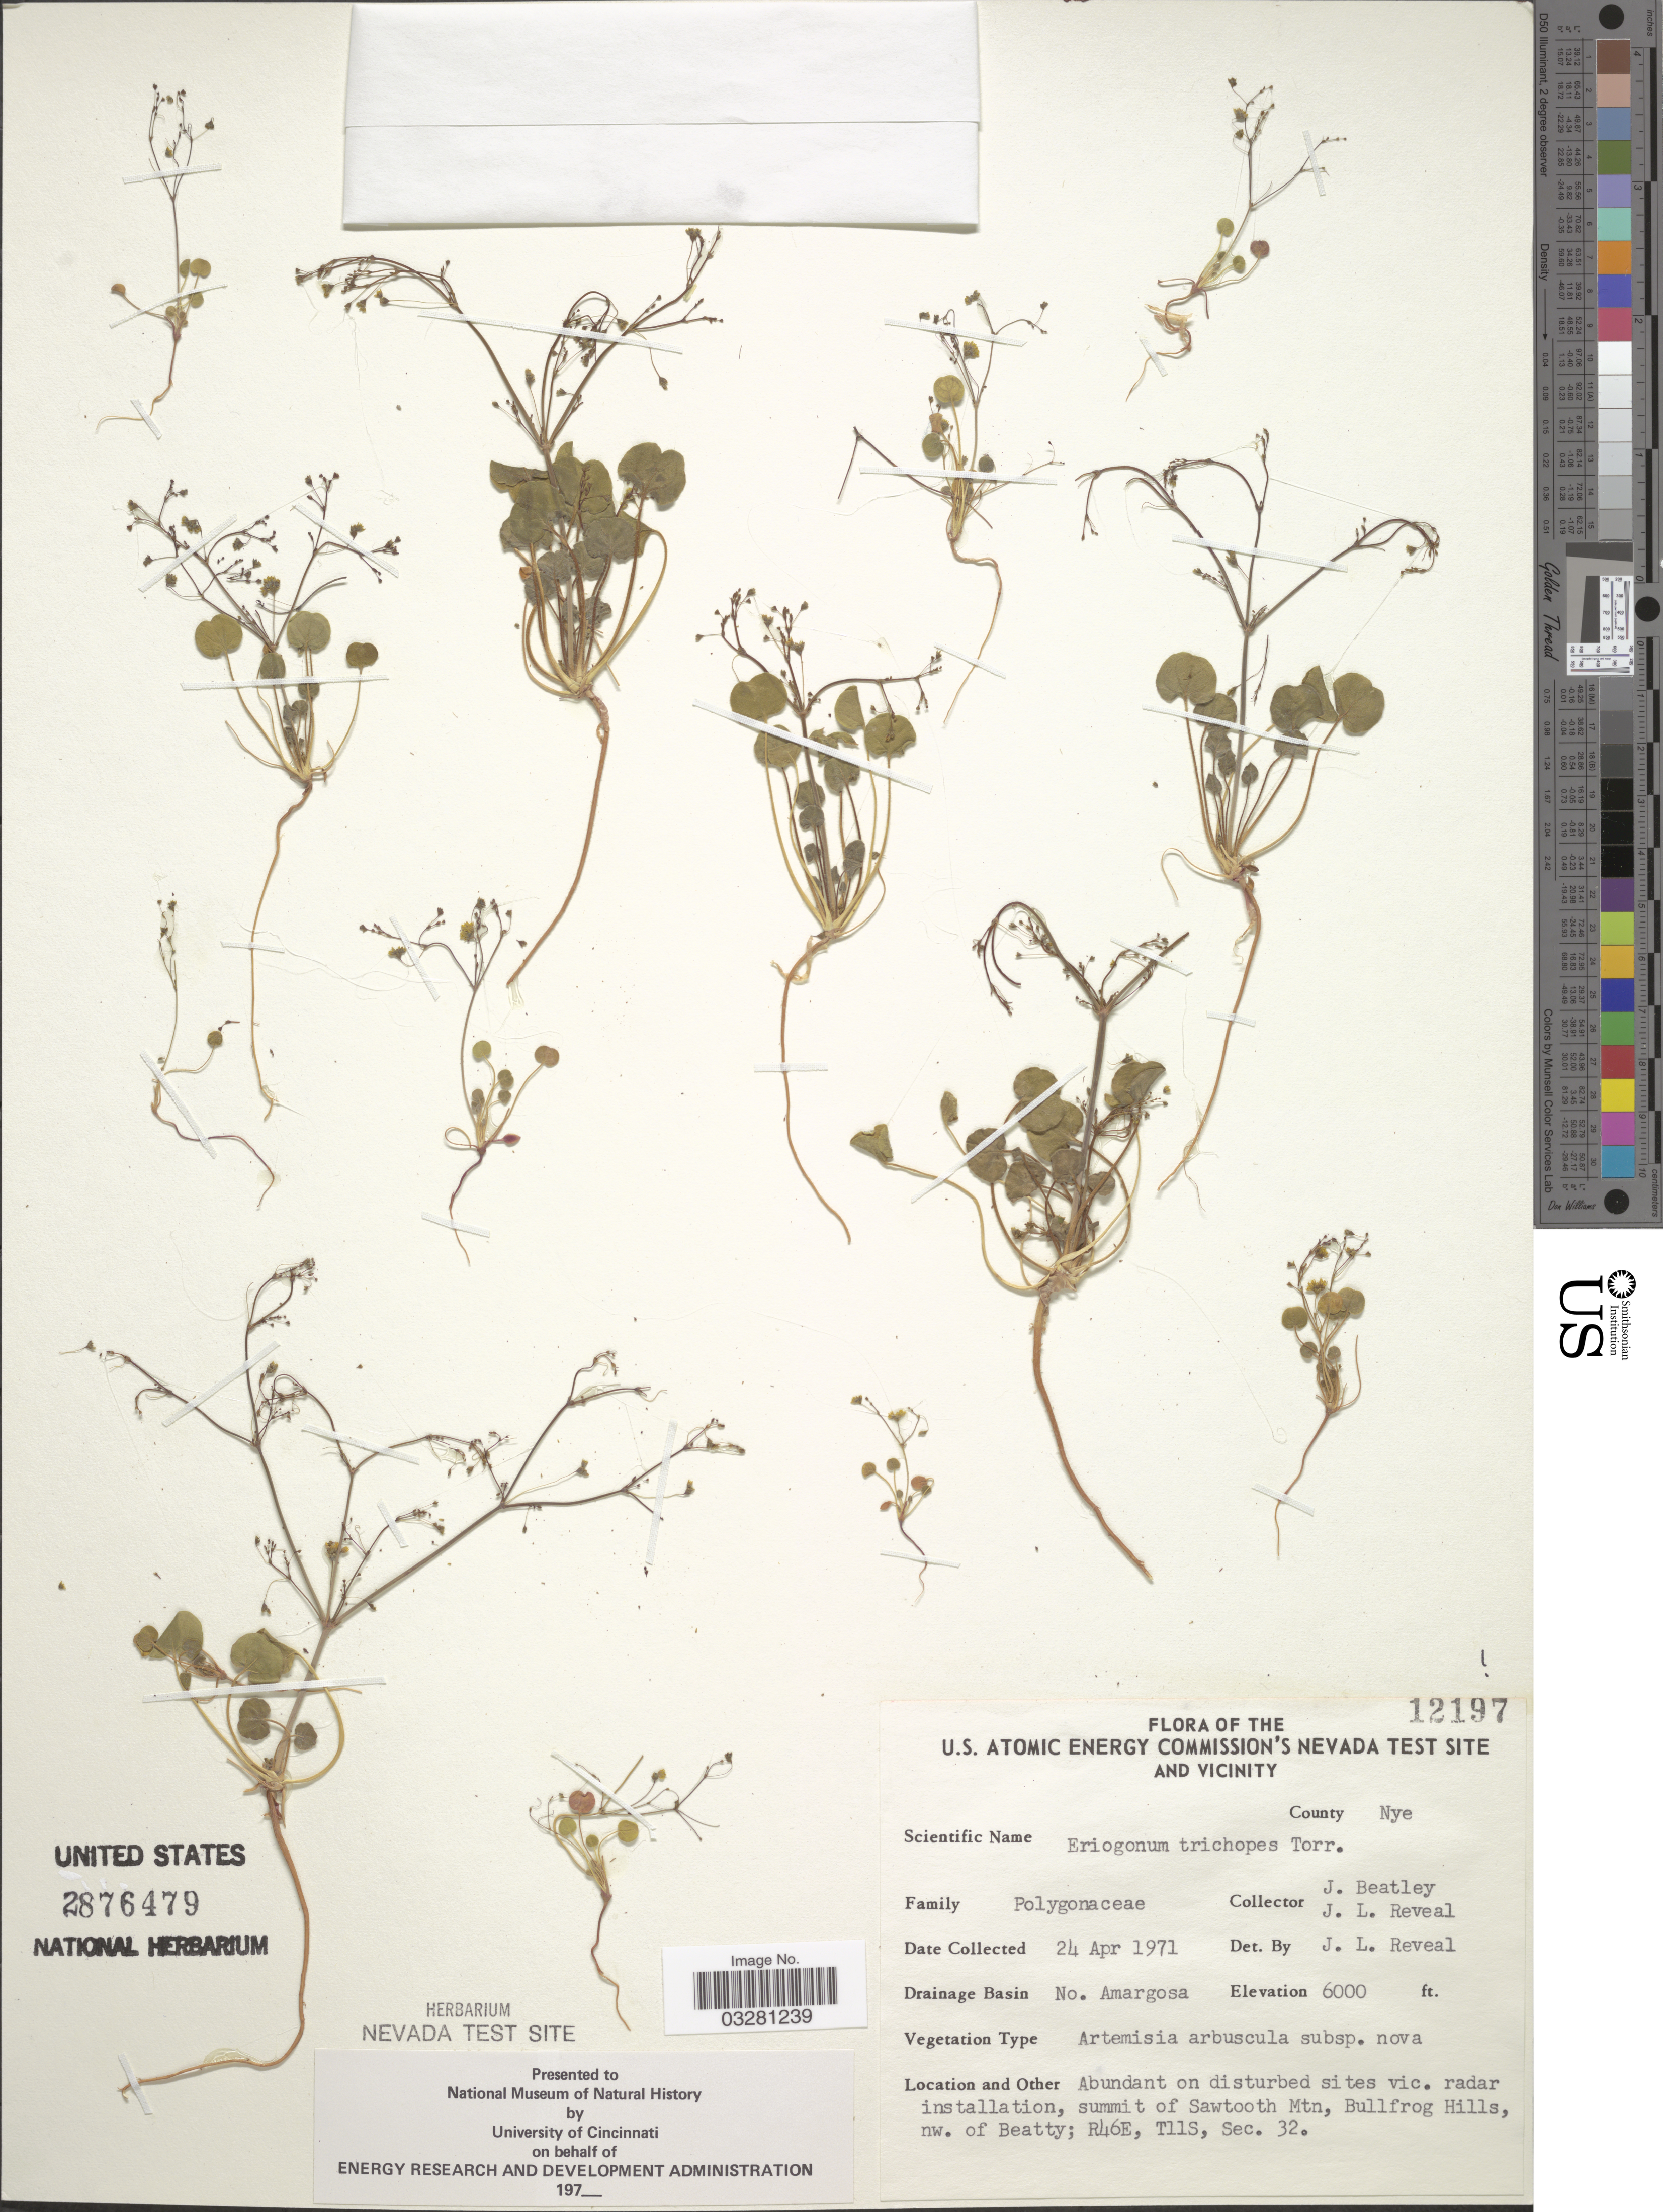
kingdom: Plantae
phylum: Tracheophyta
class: Magnoliopsida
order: Caryophyllales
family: Polygonaceae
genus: Eriogonum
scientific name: Eriogonum trichopes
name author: Torr.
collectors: J. C. Beatley & J. L. Reveal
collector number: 12197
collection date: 1971-04-24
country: United States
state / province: Nevada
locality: U. S. Atomic Energy Commission's Nevada Test Site and Vicinity. County Nye. Drainage Basin No. Amargosa. Summit of Sawtooth Mtn, Bullfrog Hills, nw. of Beatty; R46E, T11S, Sec. 32.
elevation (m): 1829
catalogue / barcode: US 2876479